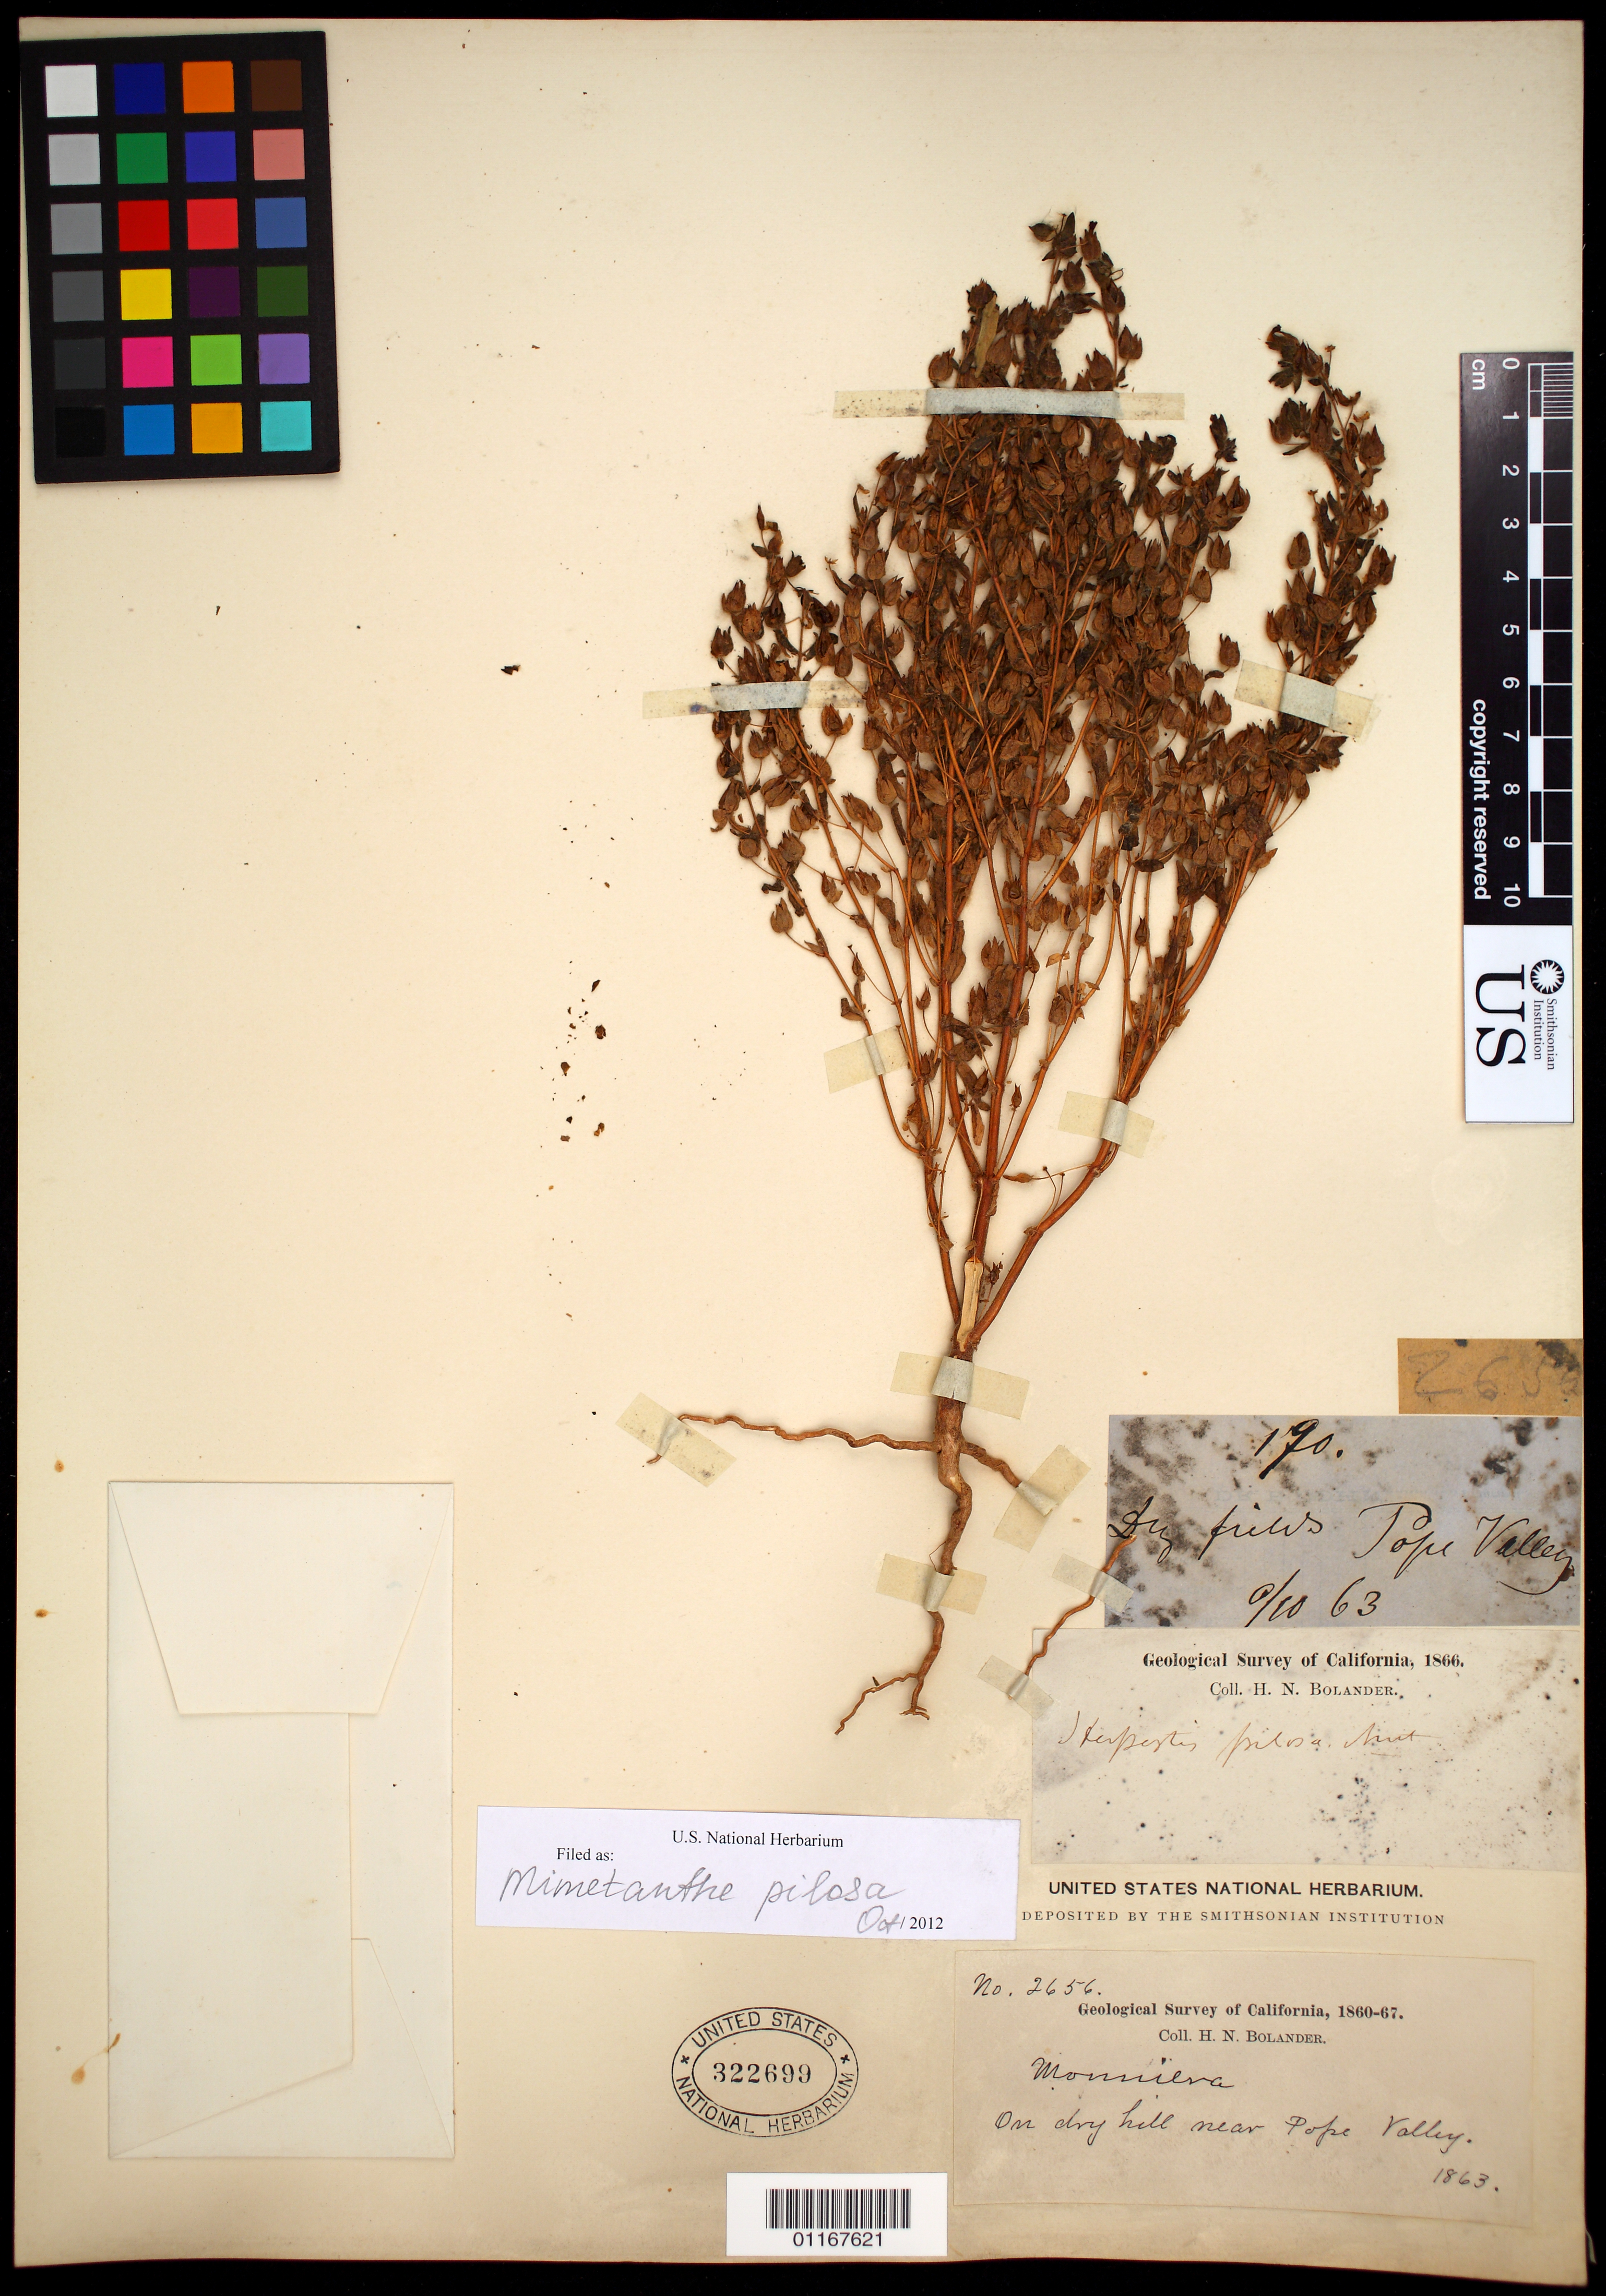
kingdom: Plantae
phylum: Tracheophyta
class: Magnoliopsida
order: Lamiales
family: Phrymaceae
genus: Mimetanthe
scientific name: Mimetanthe pilosa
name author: (Benth.) Greene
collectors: H. Bolander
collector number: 2656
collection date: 1863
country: United States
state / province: California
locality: on dry hill near Pope Valley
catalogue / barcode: US 322699